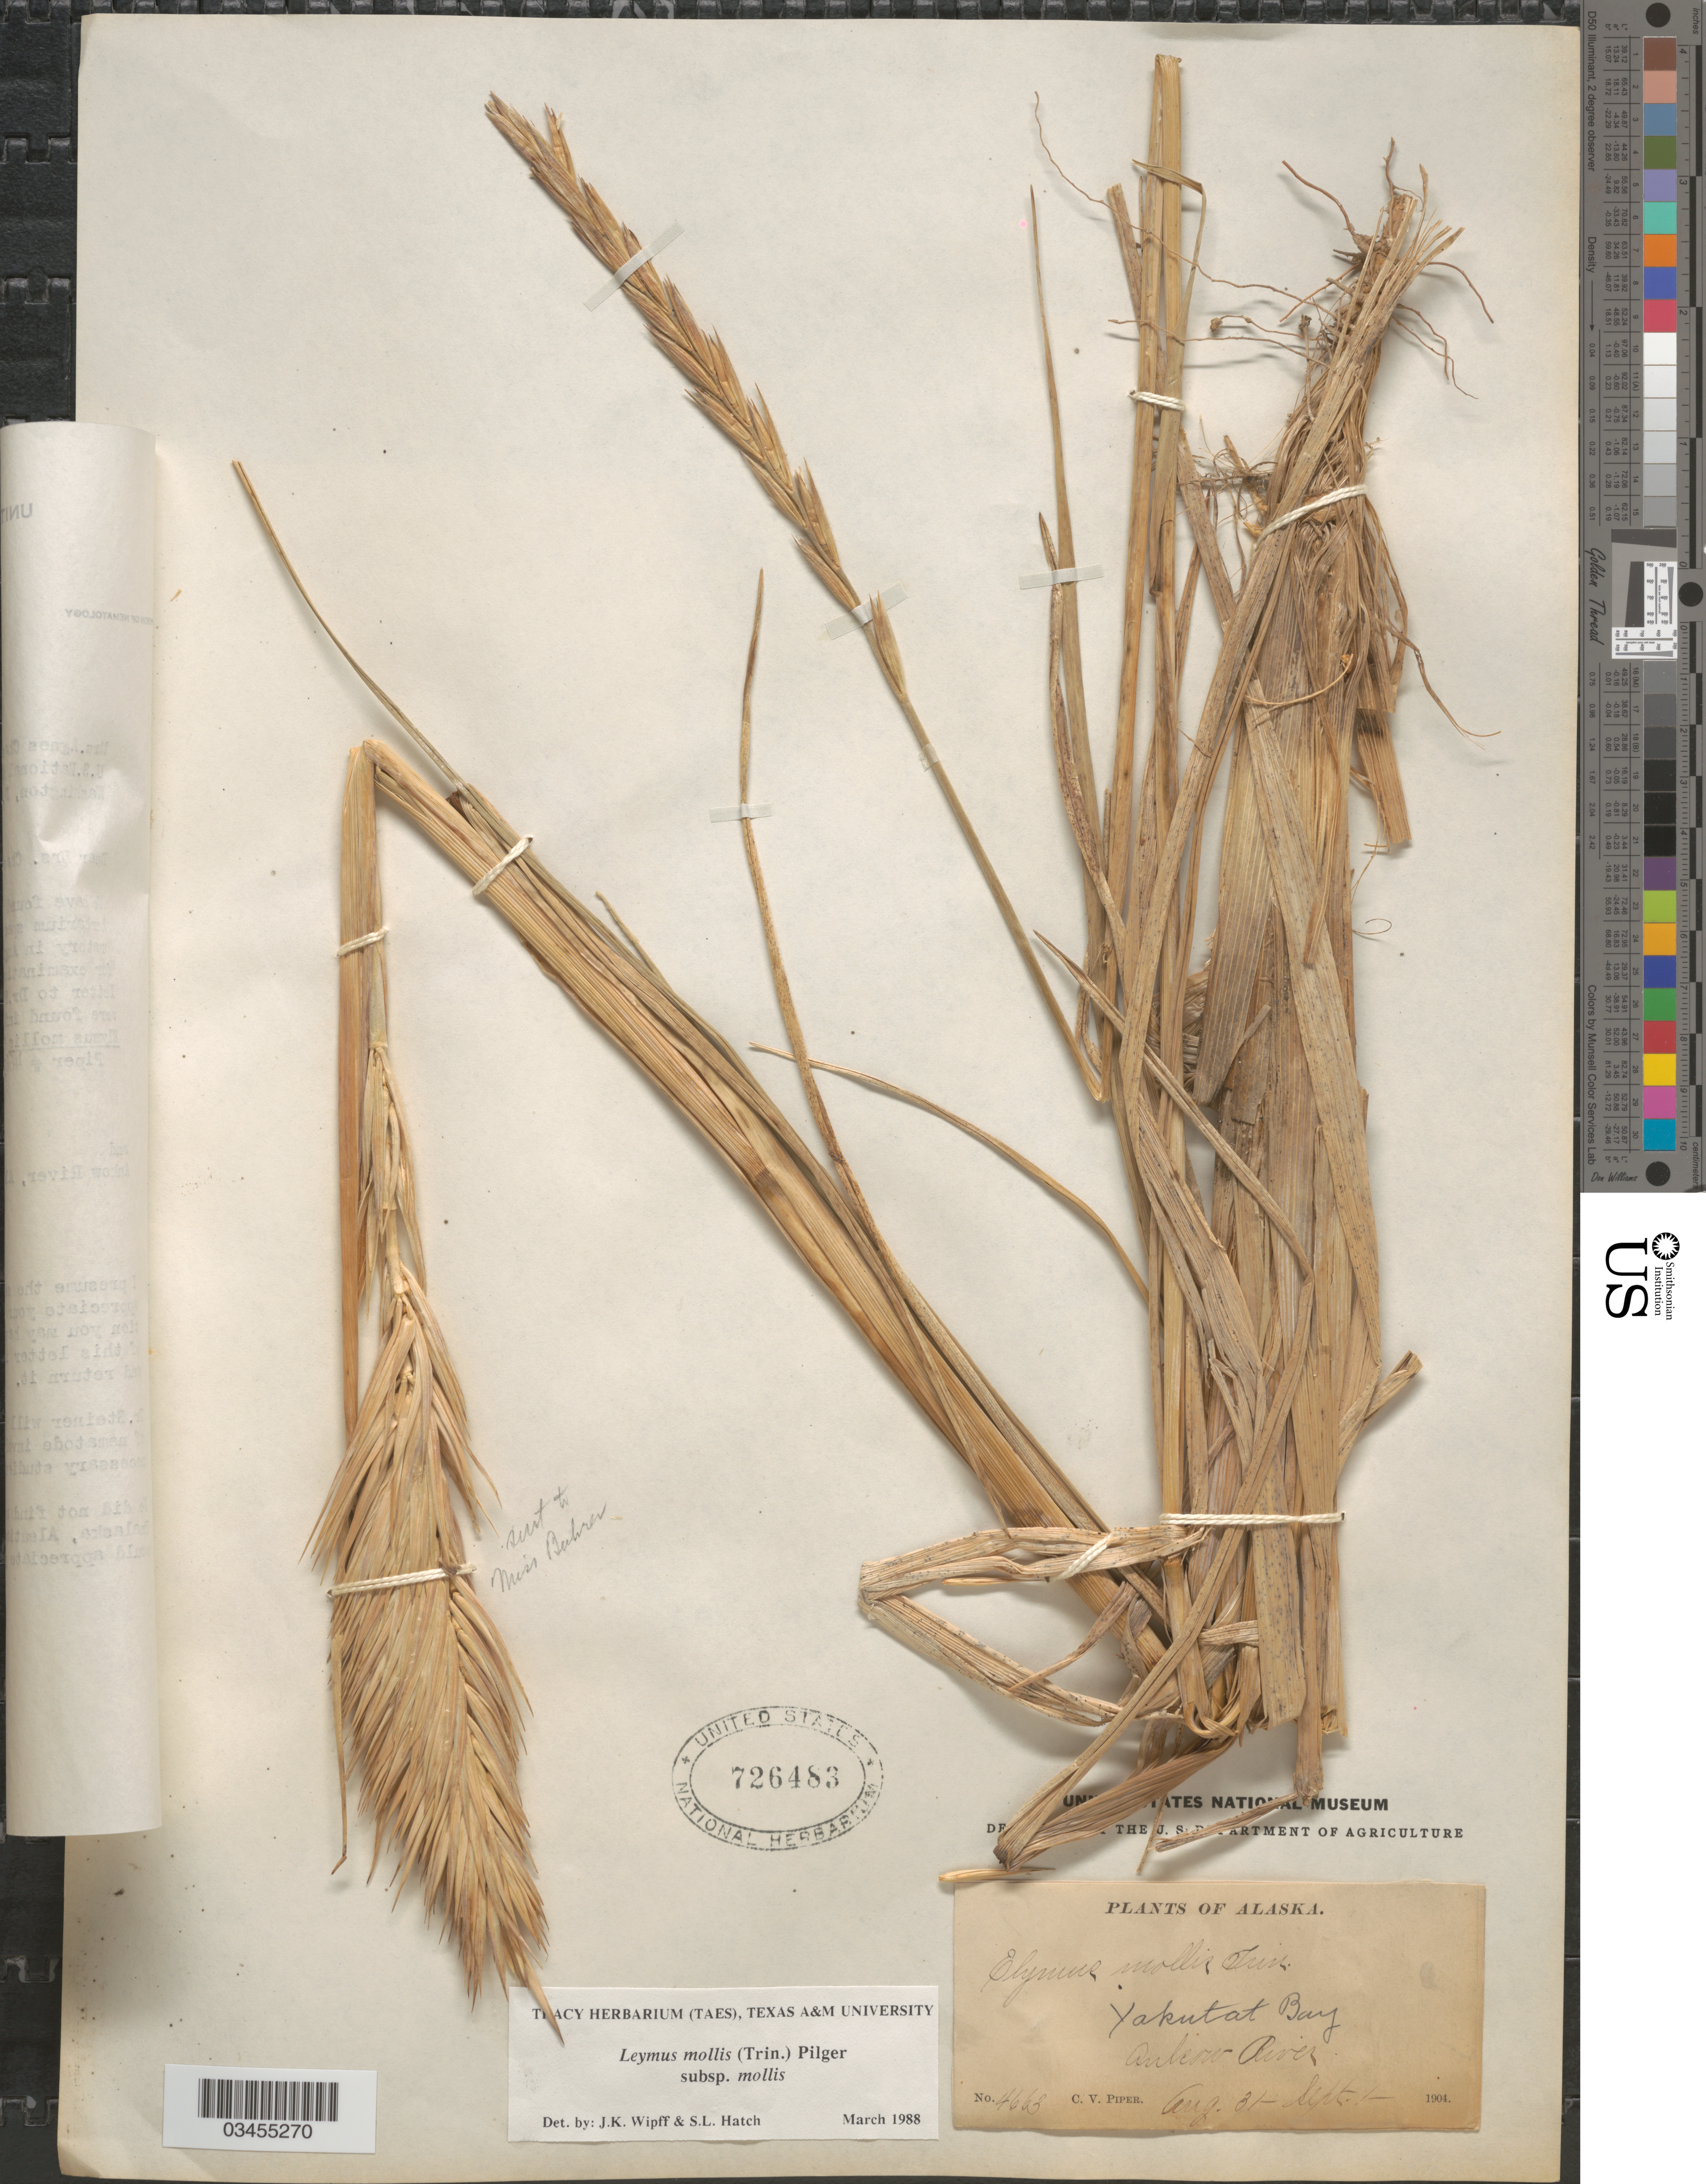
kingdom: Plantae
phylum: Tracheophyta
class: Liliopsida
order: Poales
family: Poaceae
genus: Leymus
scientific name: Leymus mollis subsp. mollis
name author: (Trin.) Pilg.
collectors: C. V. Piper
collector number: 4663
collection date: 1904-08-31/1904-09-01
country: United States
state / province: Alaska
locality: Yakutat Bay. Ankow River.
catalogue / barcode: US 726483